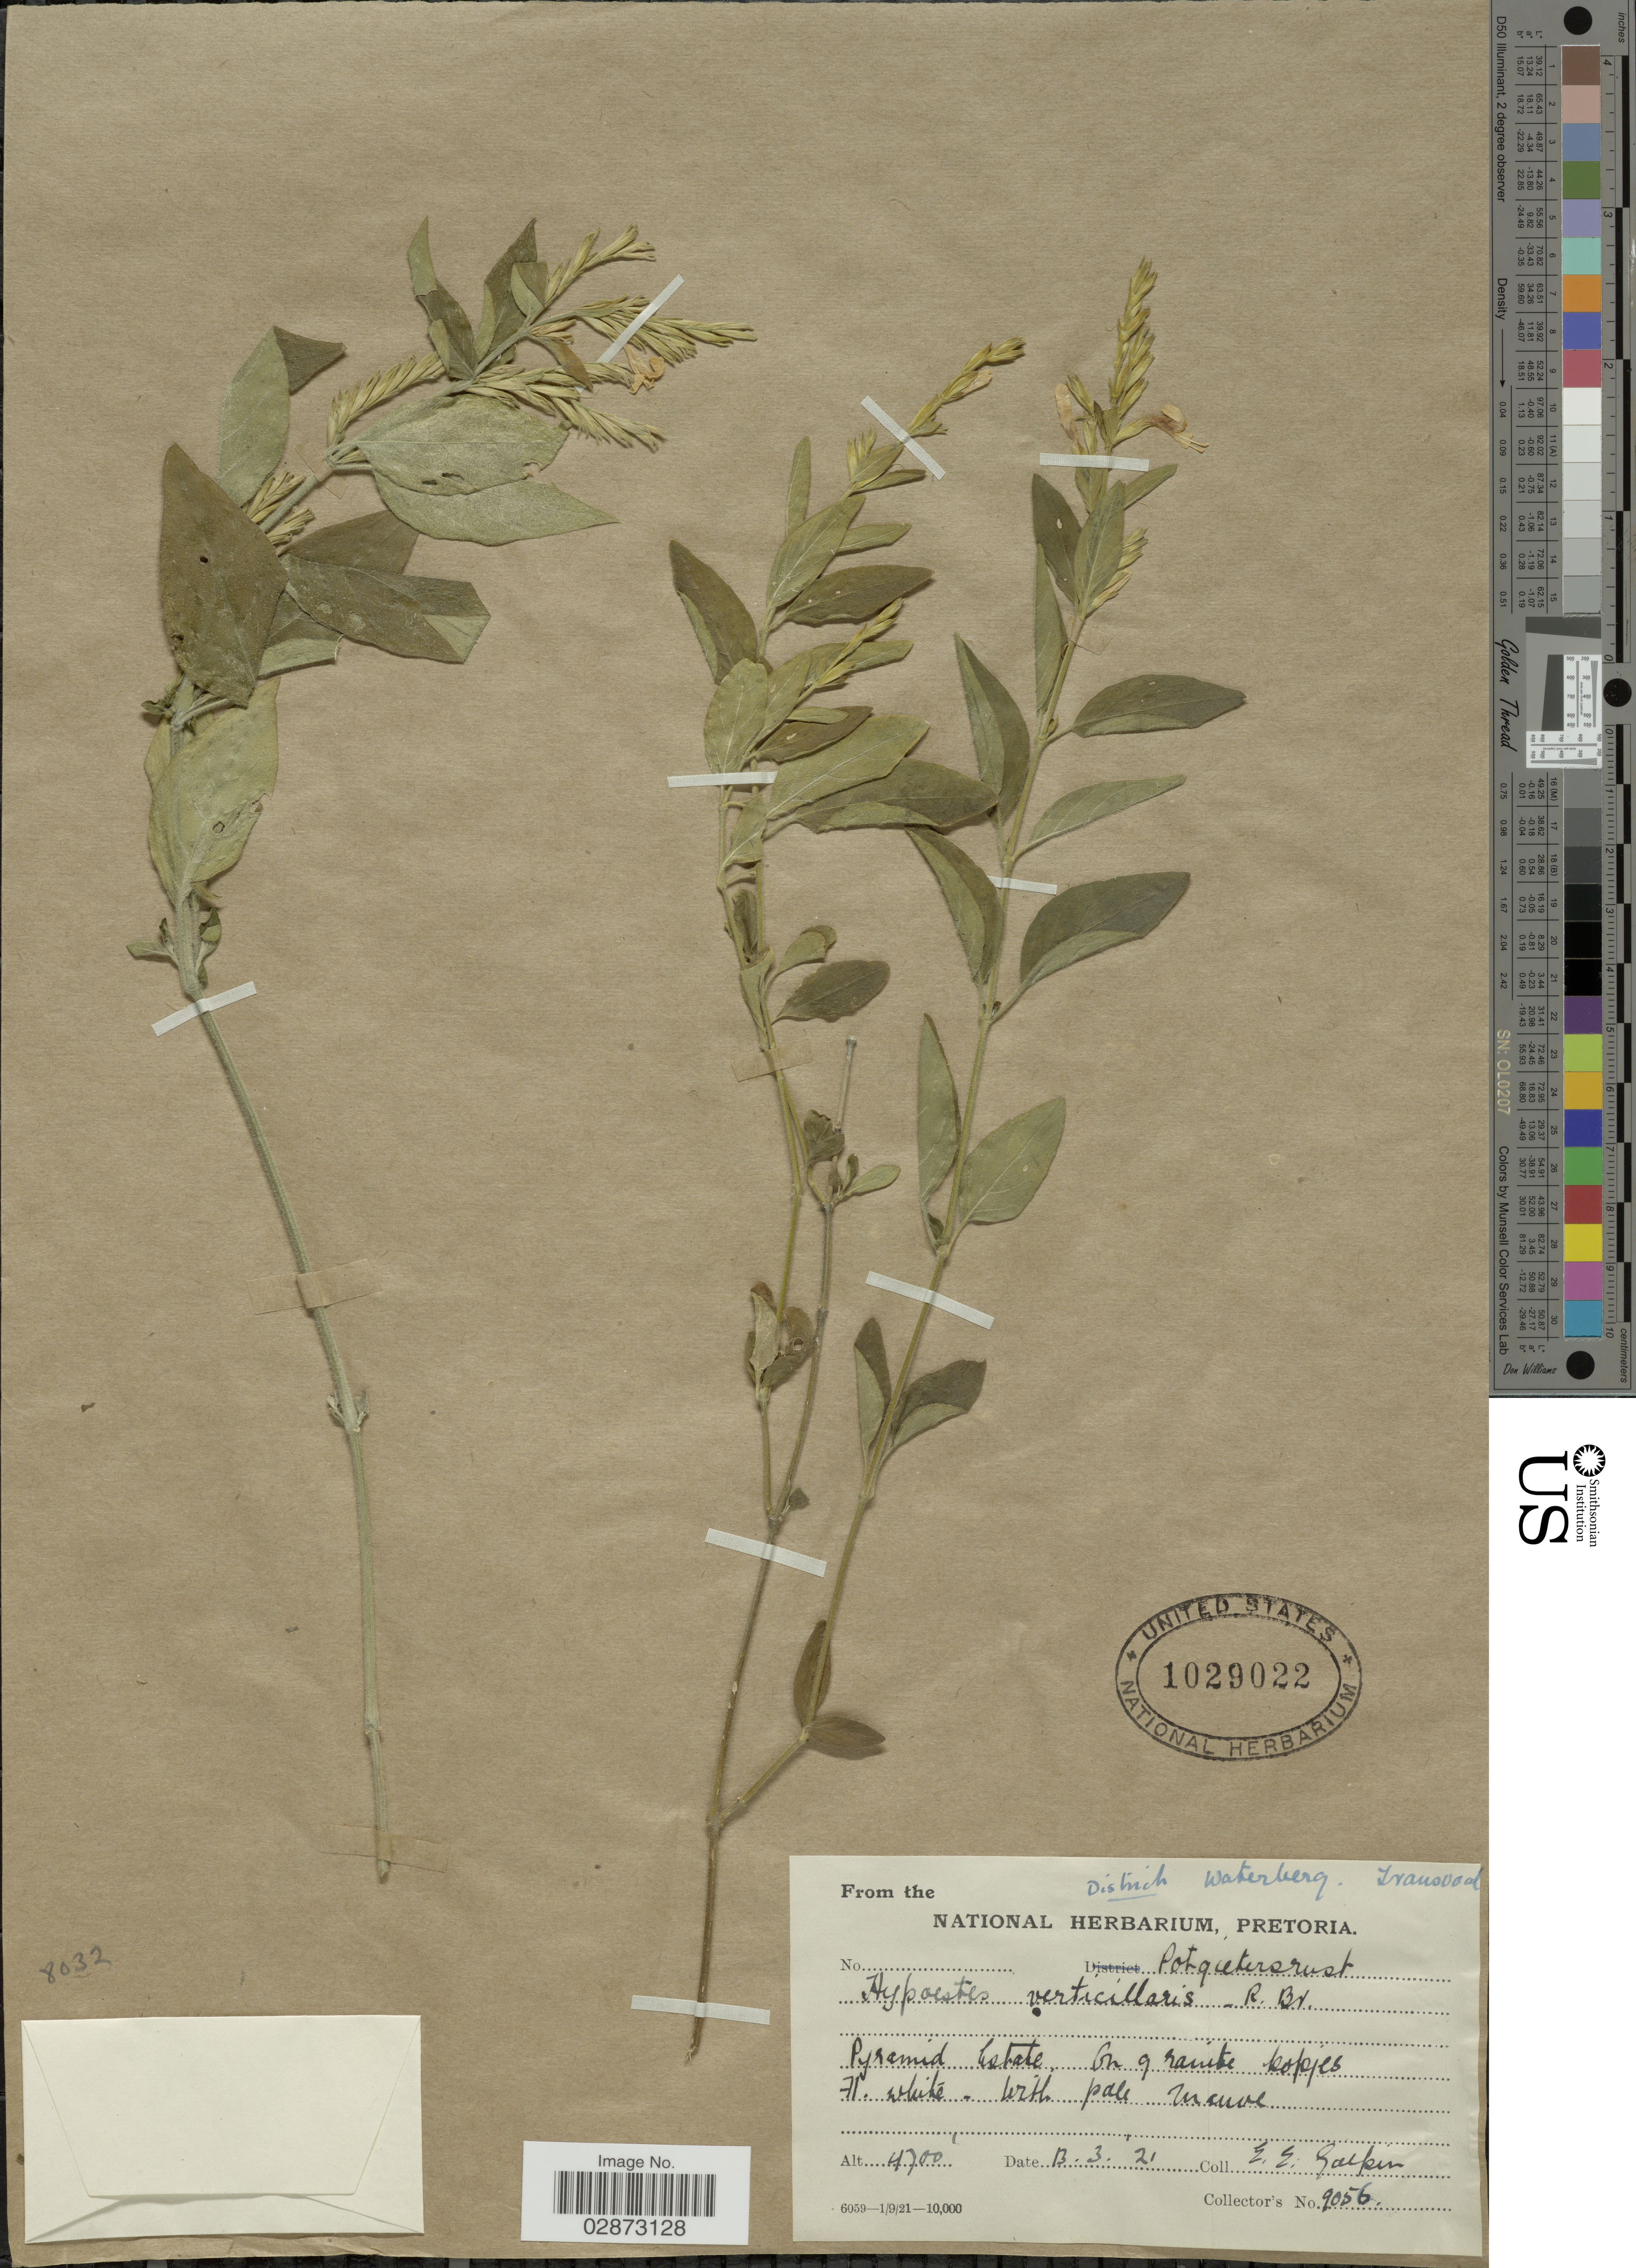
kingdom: Plantae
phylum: Tracheophyta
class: Magnoliopsida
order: Lamiales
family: Acanthaceae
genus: Hypoestes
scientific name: Hypoestes verticillaris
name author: (L. f.) Sol.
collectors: E. Galpin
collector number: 9056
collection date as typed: Transcribed d/m/y: 13/3/21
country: South Africa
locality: Potgietersrust. District Waterberg. Transvaal.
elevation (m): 1433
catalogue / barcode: US 1029022